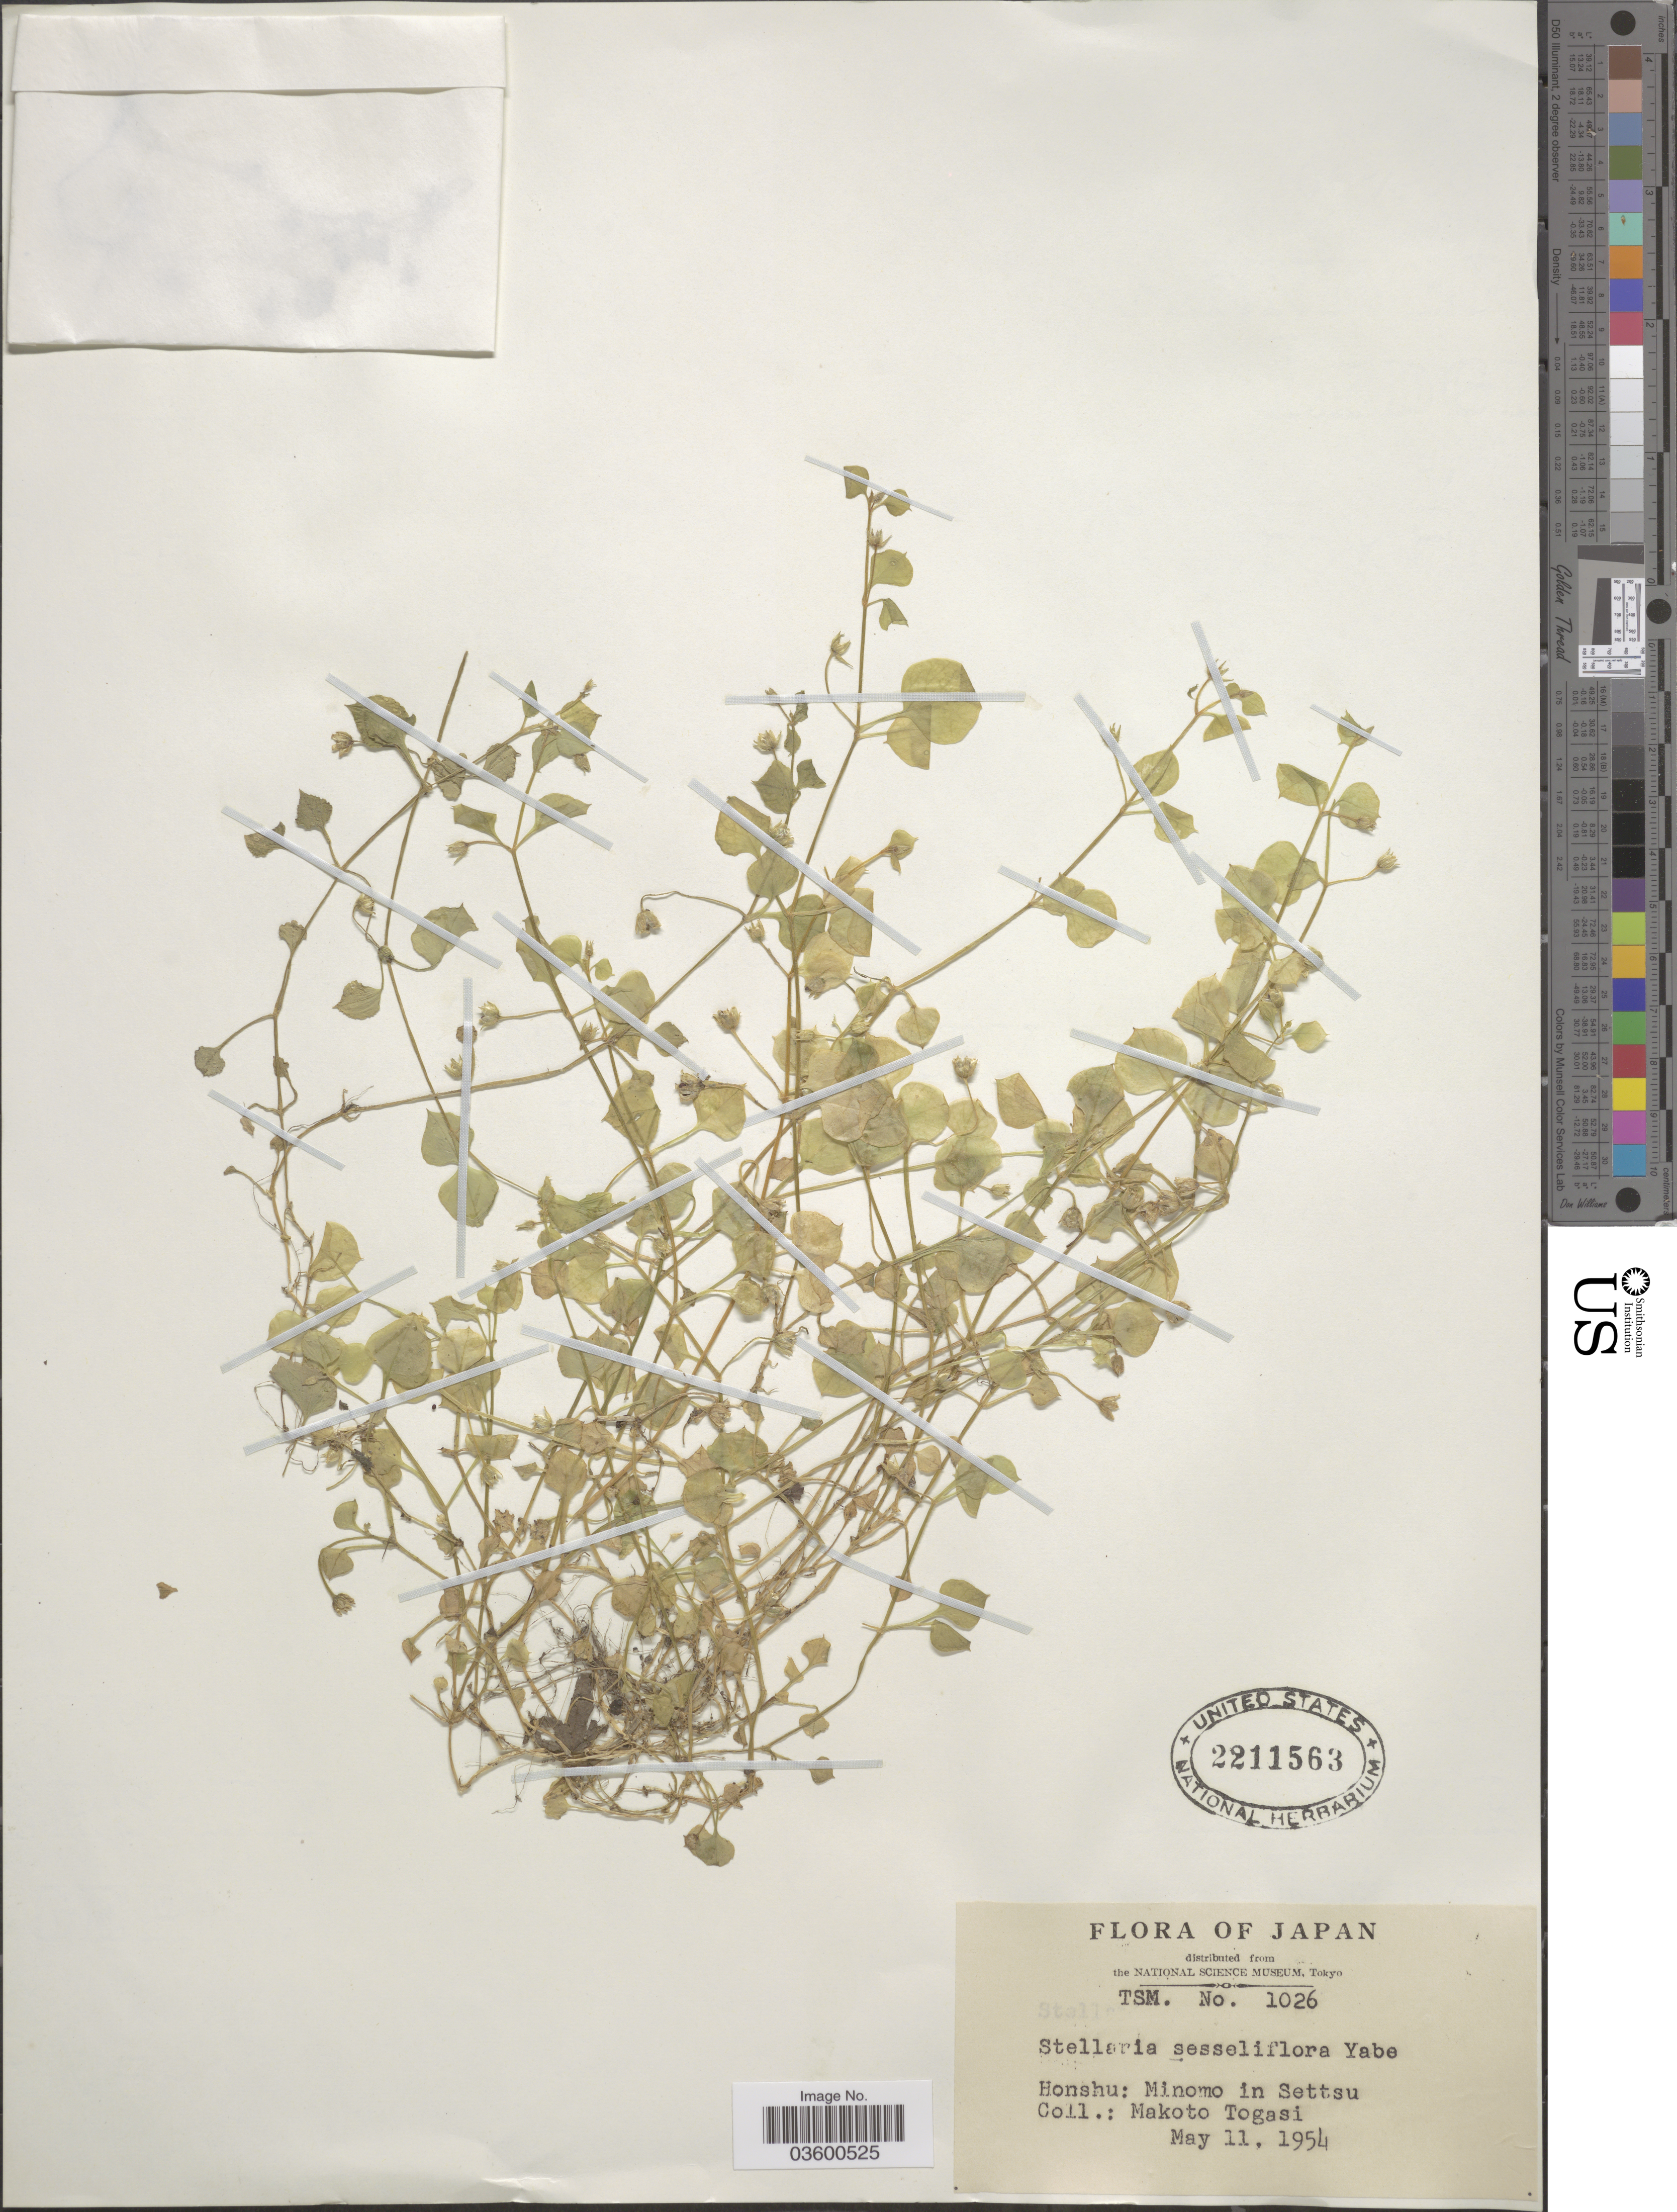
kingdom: Plantae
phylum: Tracheophyta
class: Magnoliopsida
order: Caryophyllales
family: Caryophyllaceae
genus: Stellaria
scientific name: Stellaria sessiliflora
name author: Y. Yabe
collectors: M. Togasi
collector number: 1026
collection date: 1954-05-11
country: Japan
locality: Honshu: Minomo in Settsu.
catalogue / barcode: US 2211563